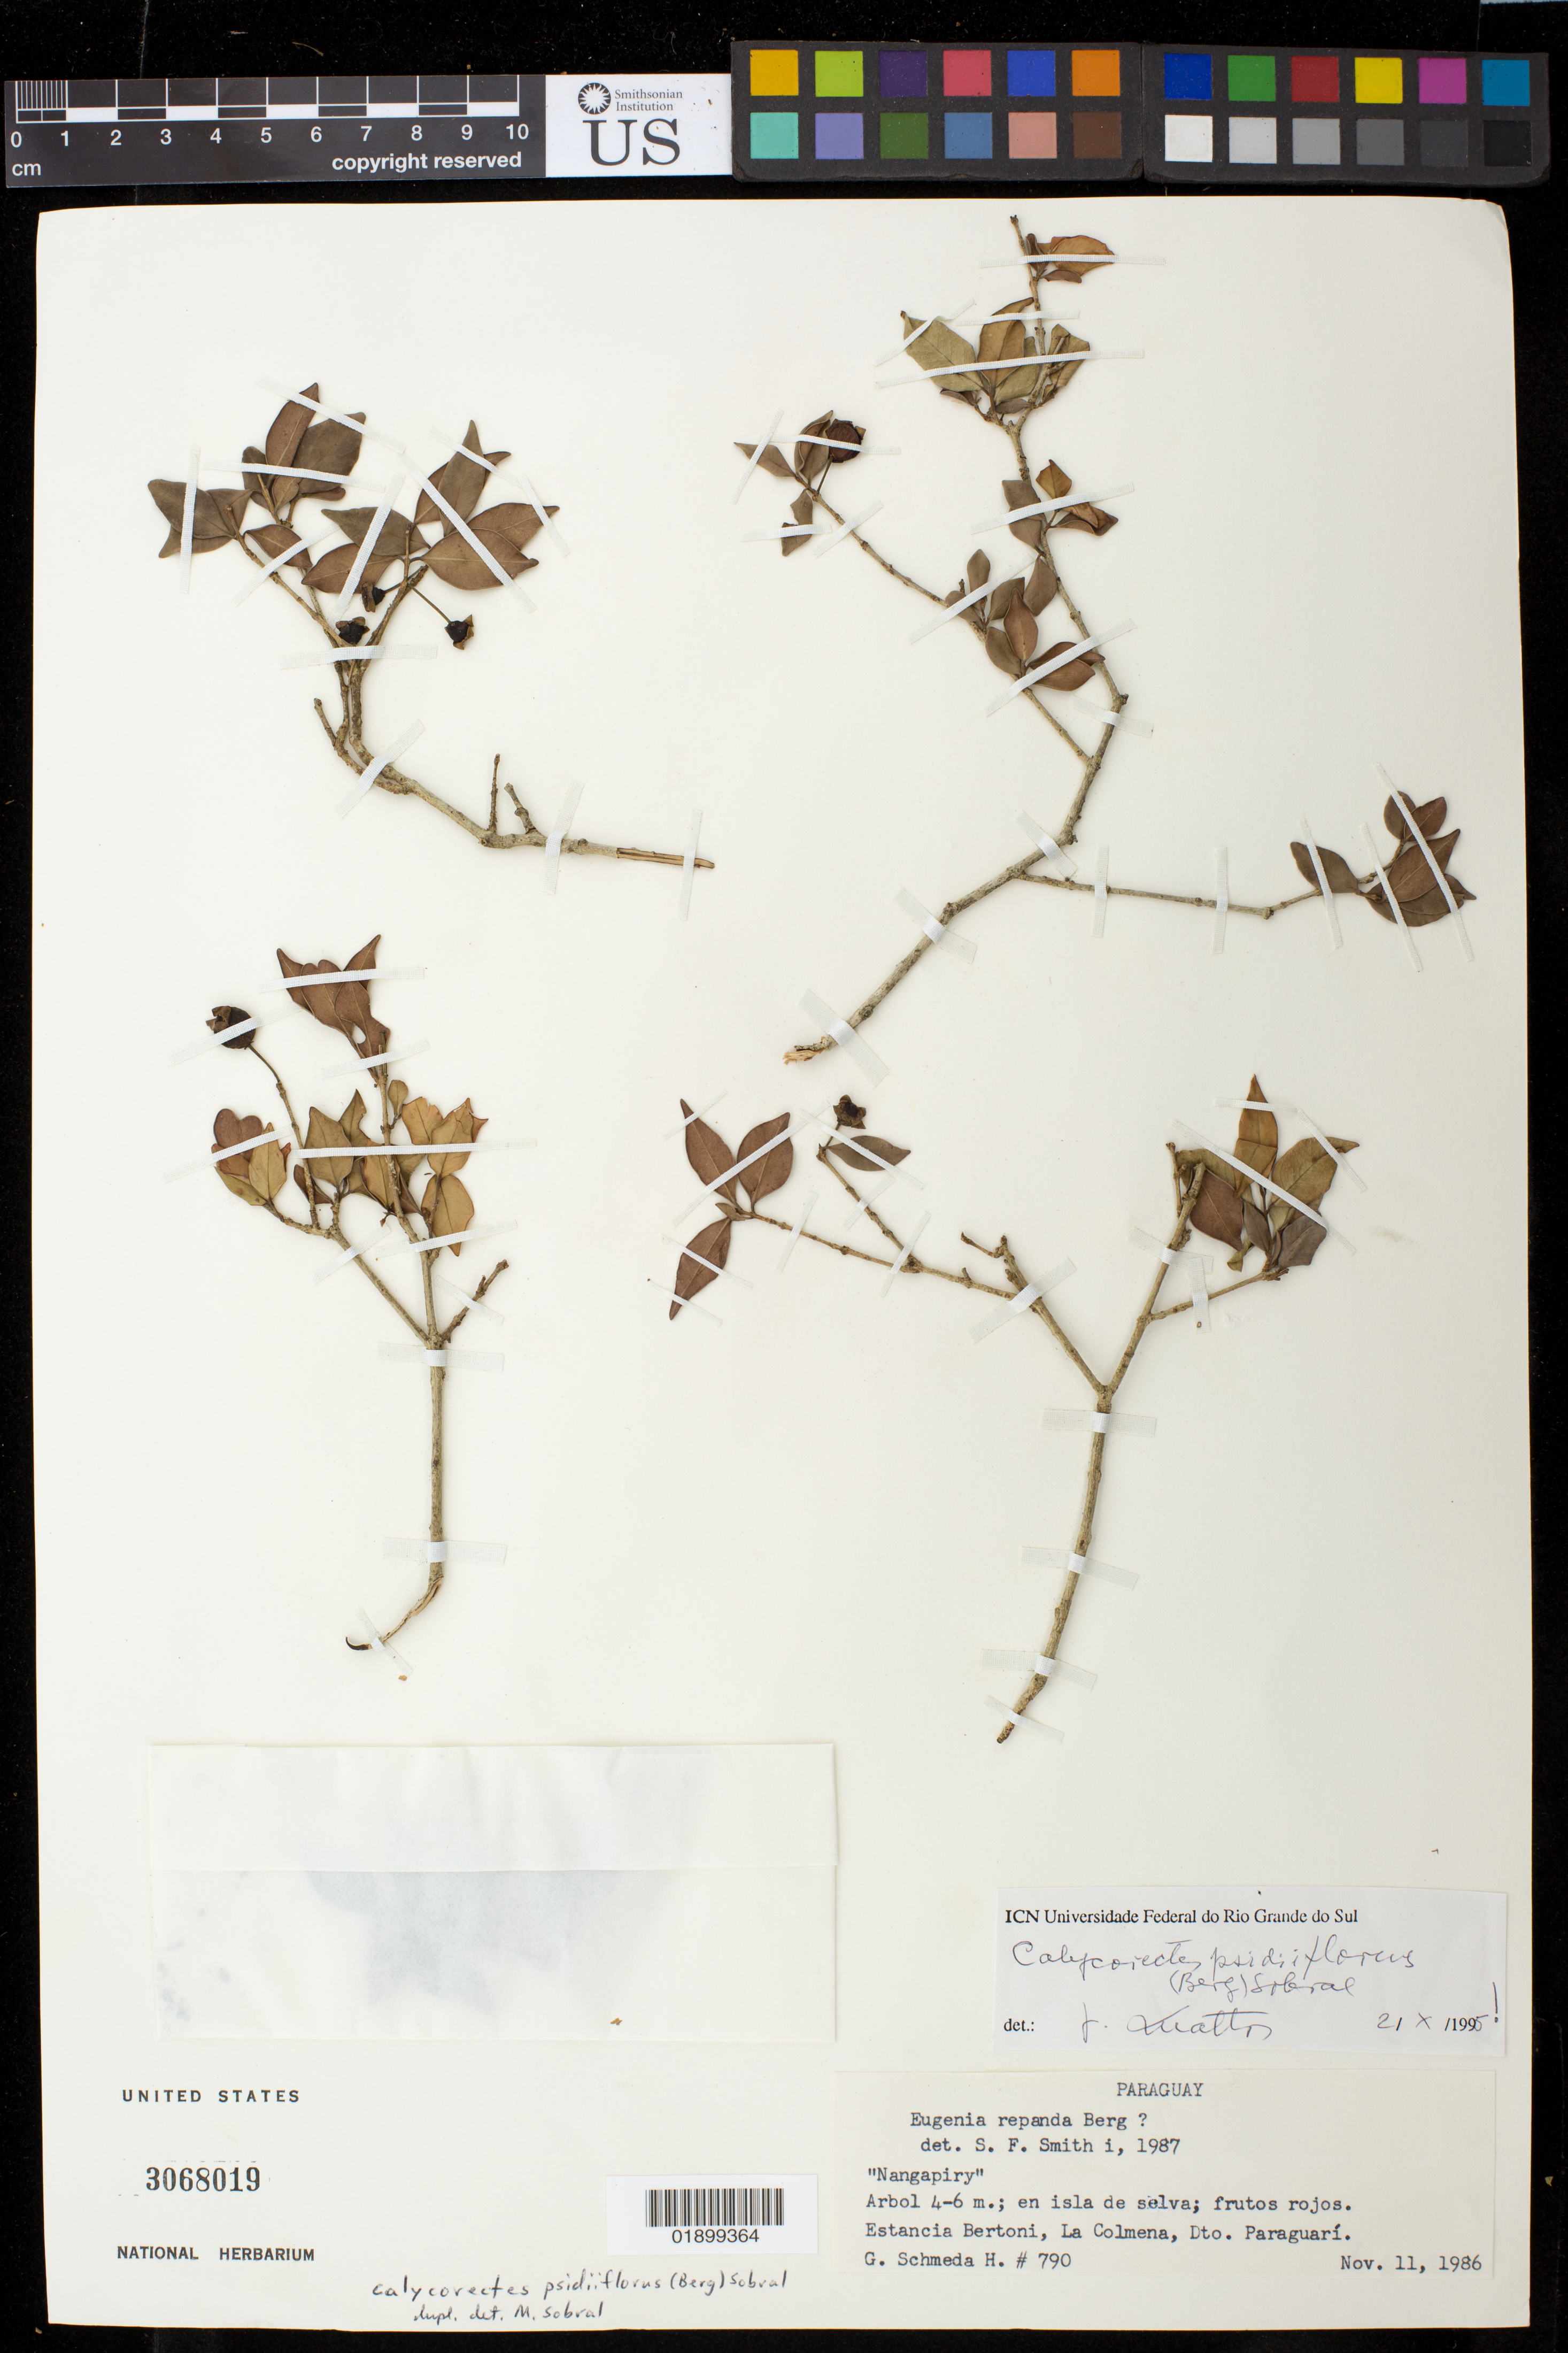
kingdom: Plantae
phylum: Tracheophyta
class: Magnoliopsida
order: Myrtales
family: Myrtaceae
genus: Eugenia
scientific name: Eugenia subsulcata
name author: Elmer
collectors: G. Schmeda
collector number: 790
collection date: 1986-11-11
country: Paraguay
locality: Estancia Bertoni, La Colmeta, Dto. Paraguarí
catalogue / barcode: US 3068019